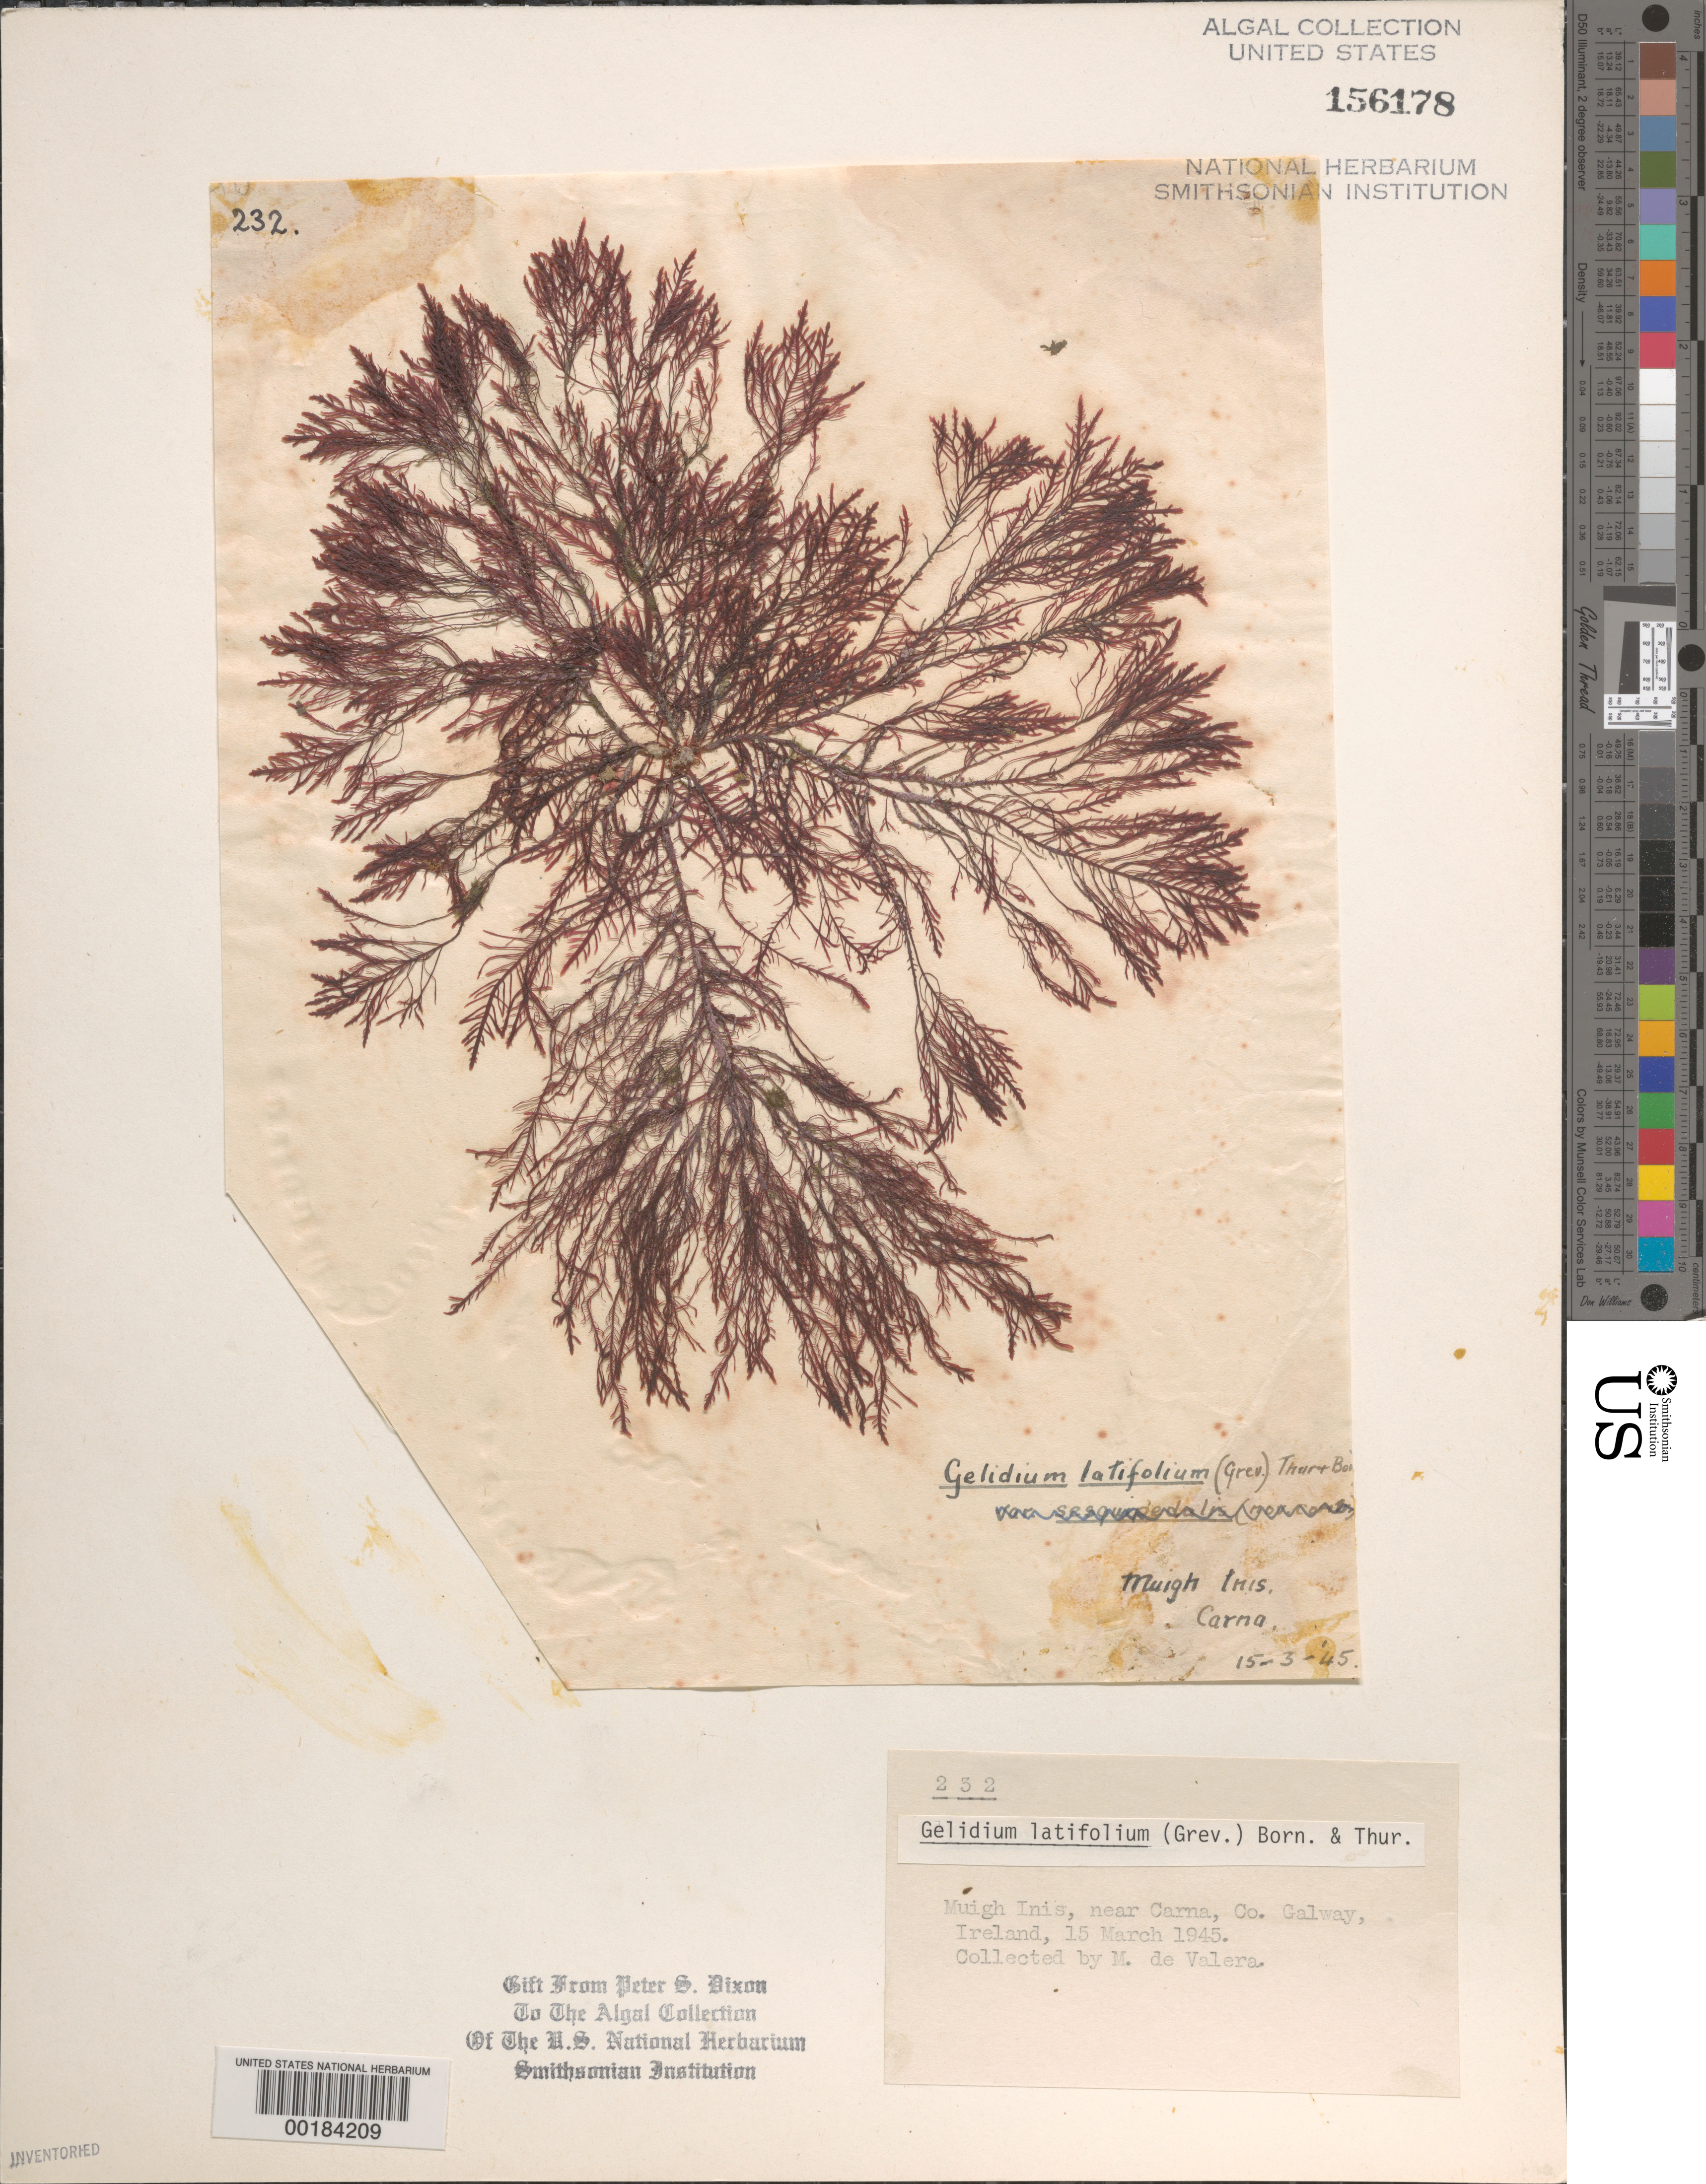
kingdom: Plantae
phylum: Rhodophyta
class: Florideophyceae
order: Gelidiales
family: Gelidiaceae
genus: Gelidium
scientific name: Gelidium spinosum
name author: (S.G. Gmel.) P.C. Silva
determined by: Algae name updating Project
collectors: M. De Valera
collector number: PSD 232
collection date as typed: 15 Mar 1945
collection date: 1945-03-15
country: Ireland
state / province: Connaught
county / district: Galway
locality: Muigh Inis, near Carna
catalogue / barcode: US 156178